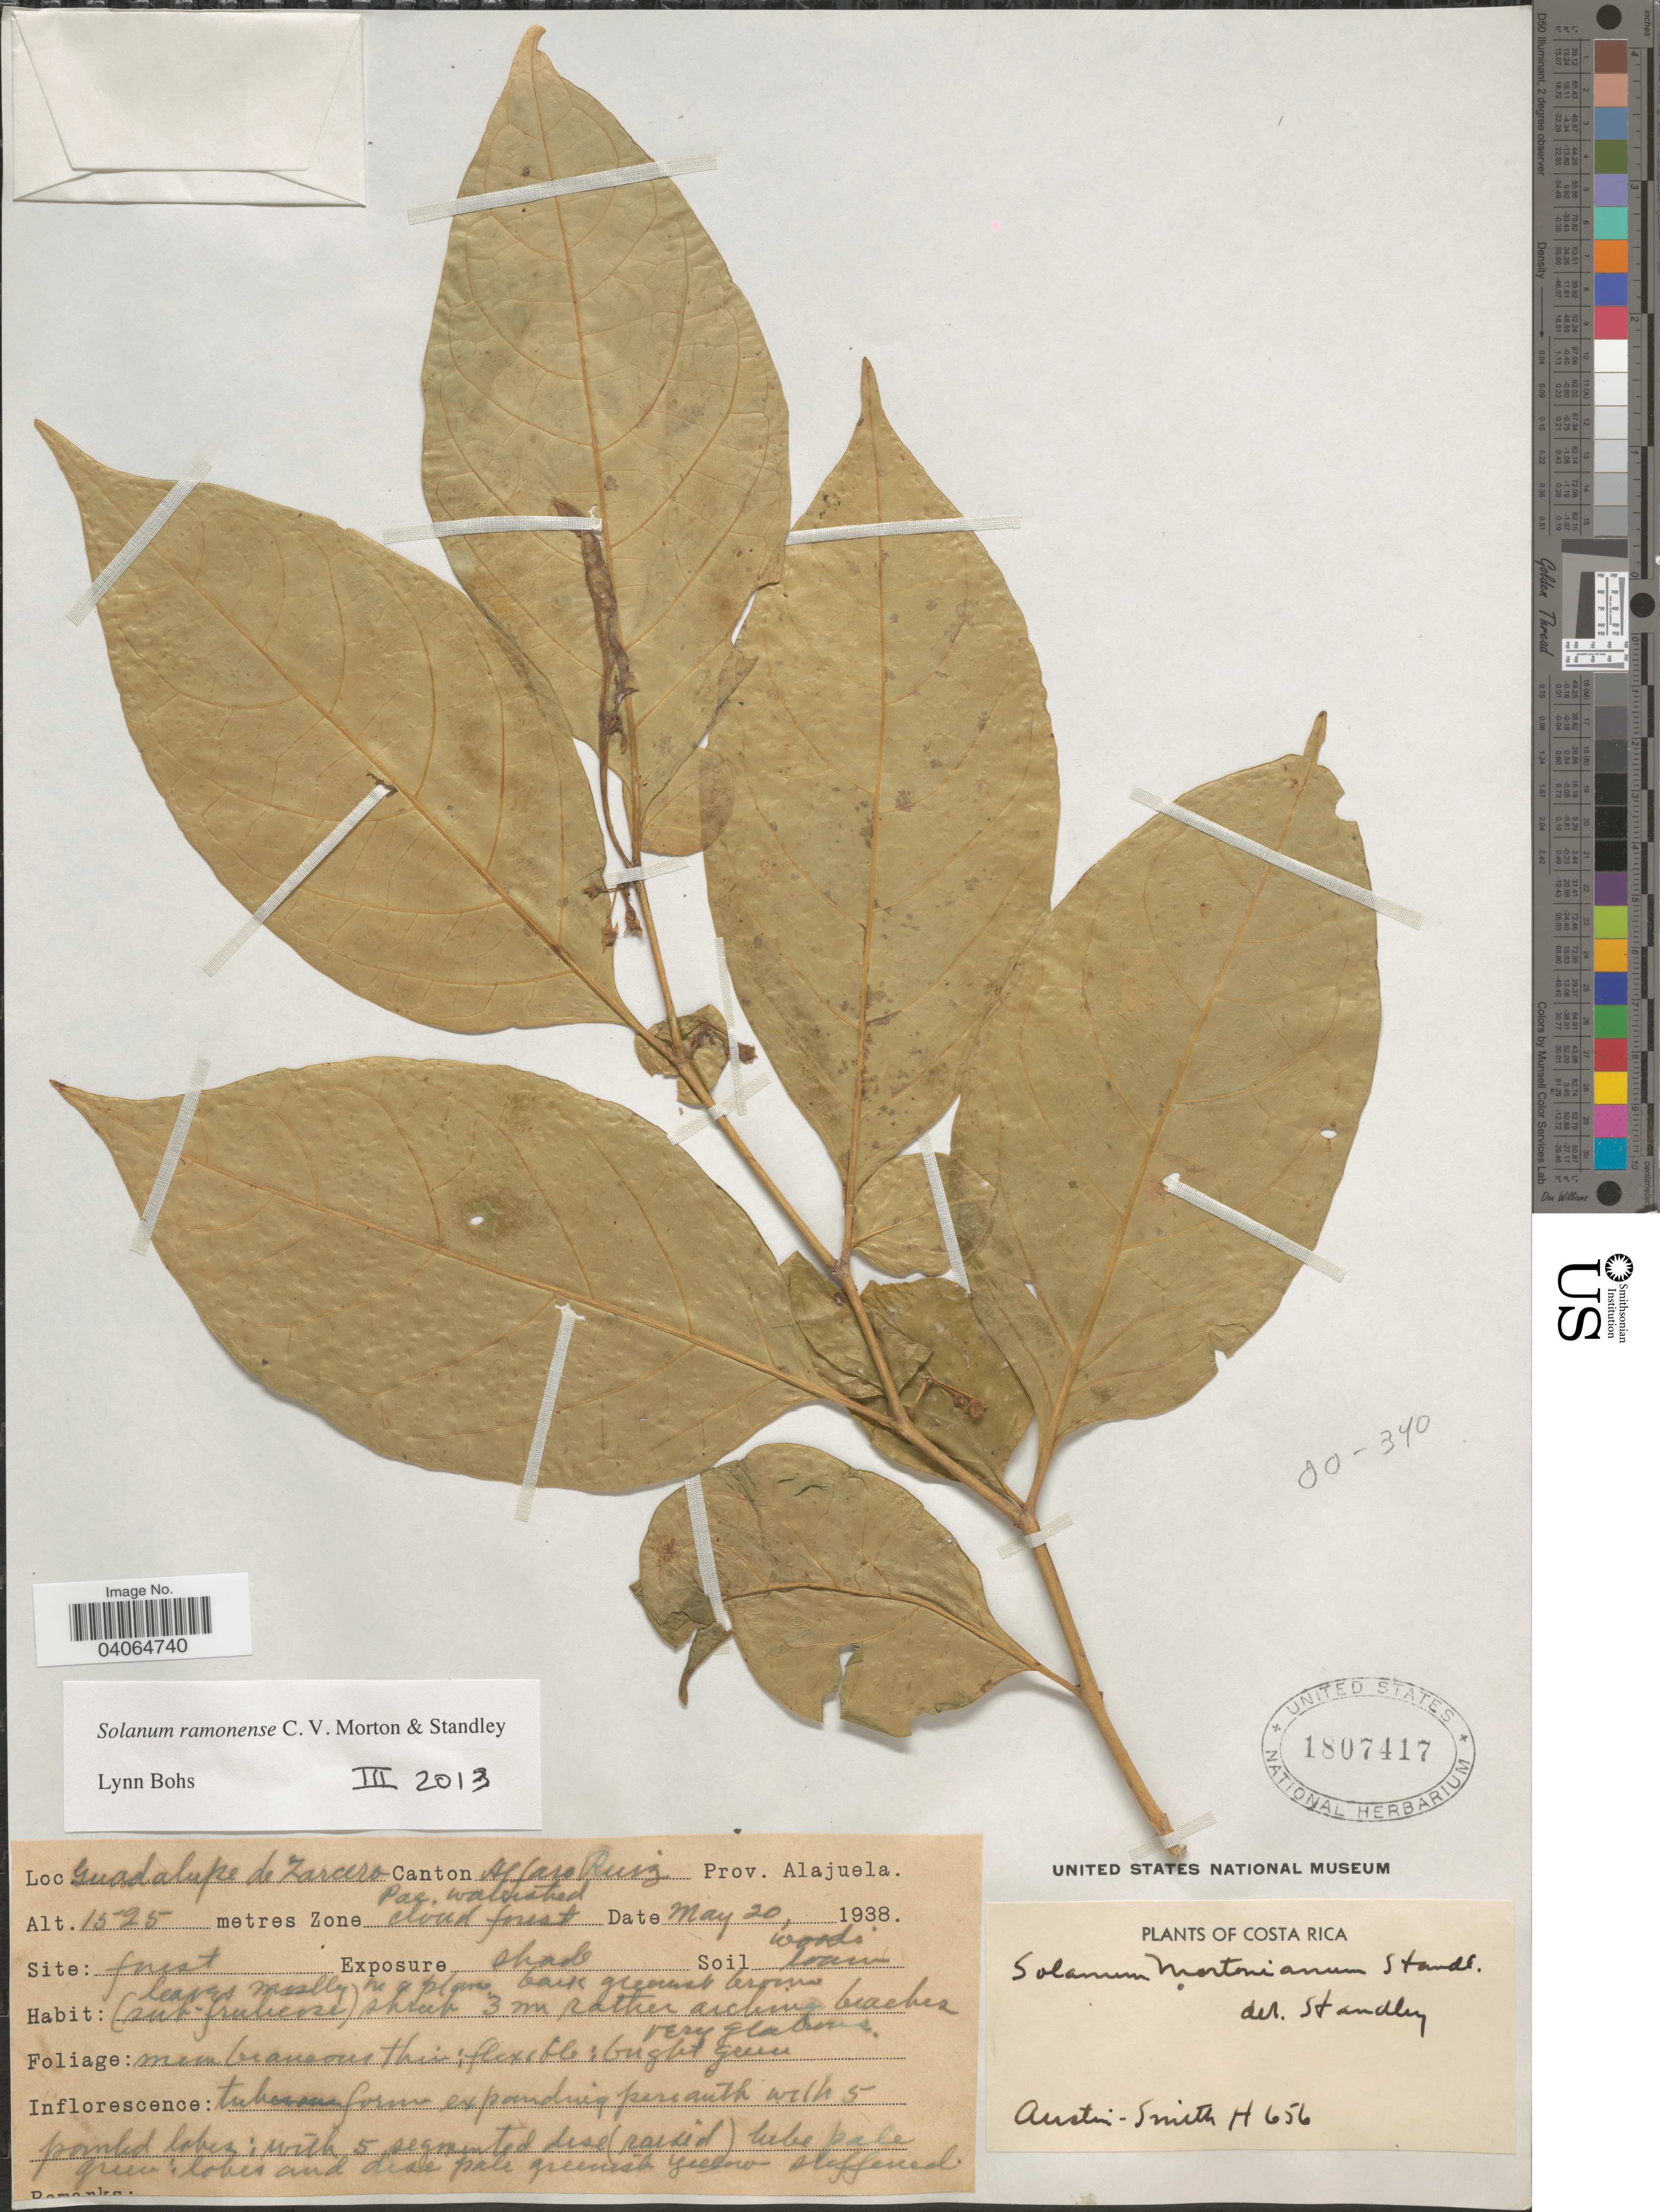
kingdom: Plantae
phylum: Tracheophyta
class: Magnoliopsida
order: Solanales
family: Solanaceae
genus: Solanum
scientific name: Solanum ramonense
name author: C.V. Morton & Standl.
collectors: Aust P. Smith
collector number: H656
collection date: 1938-05-20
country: Costa Rica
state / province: Alajuela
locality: Guadalupe de Zarcero. Canton Alfaro Ruiz Pac. watershed. Zone cloud forest.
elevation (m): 1525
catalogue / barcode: US 1807417